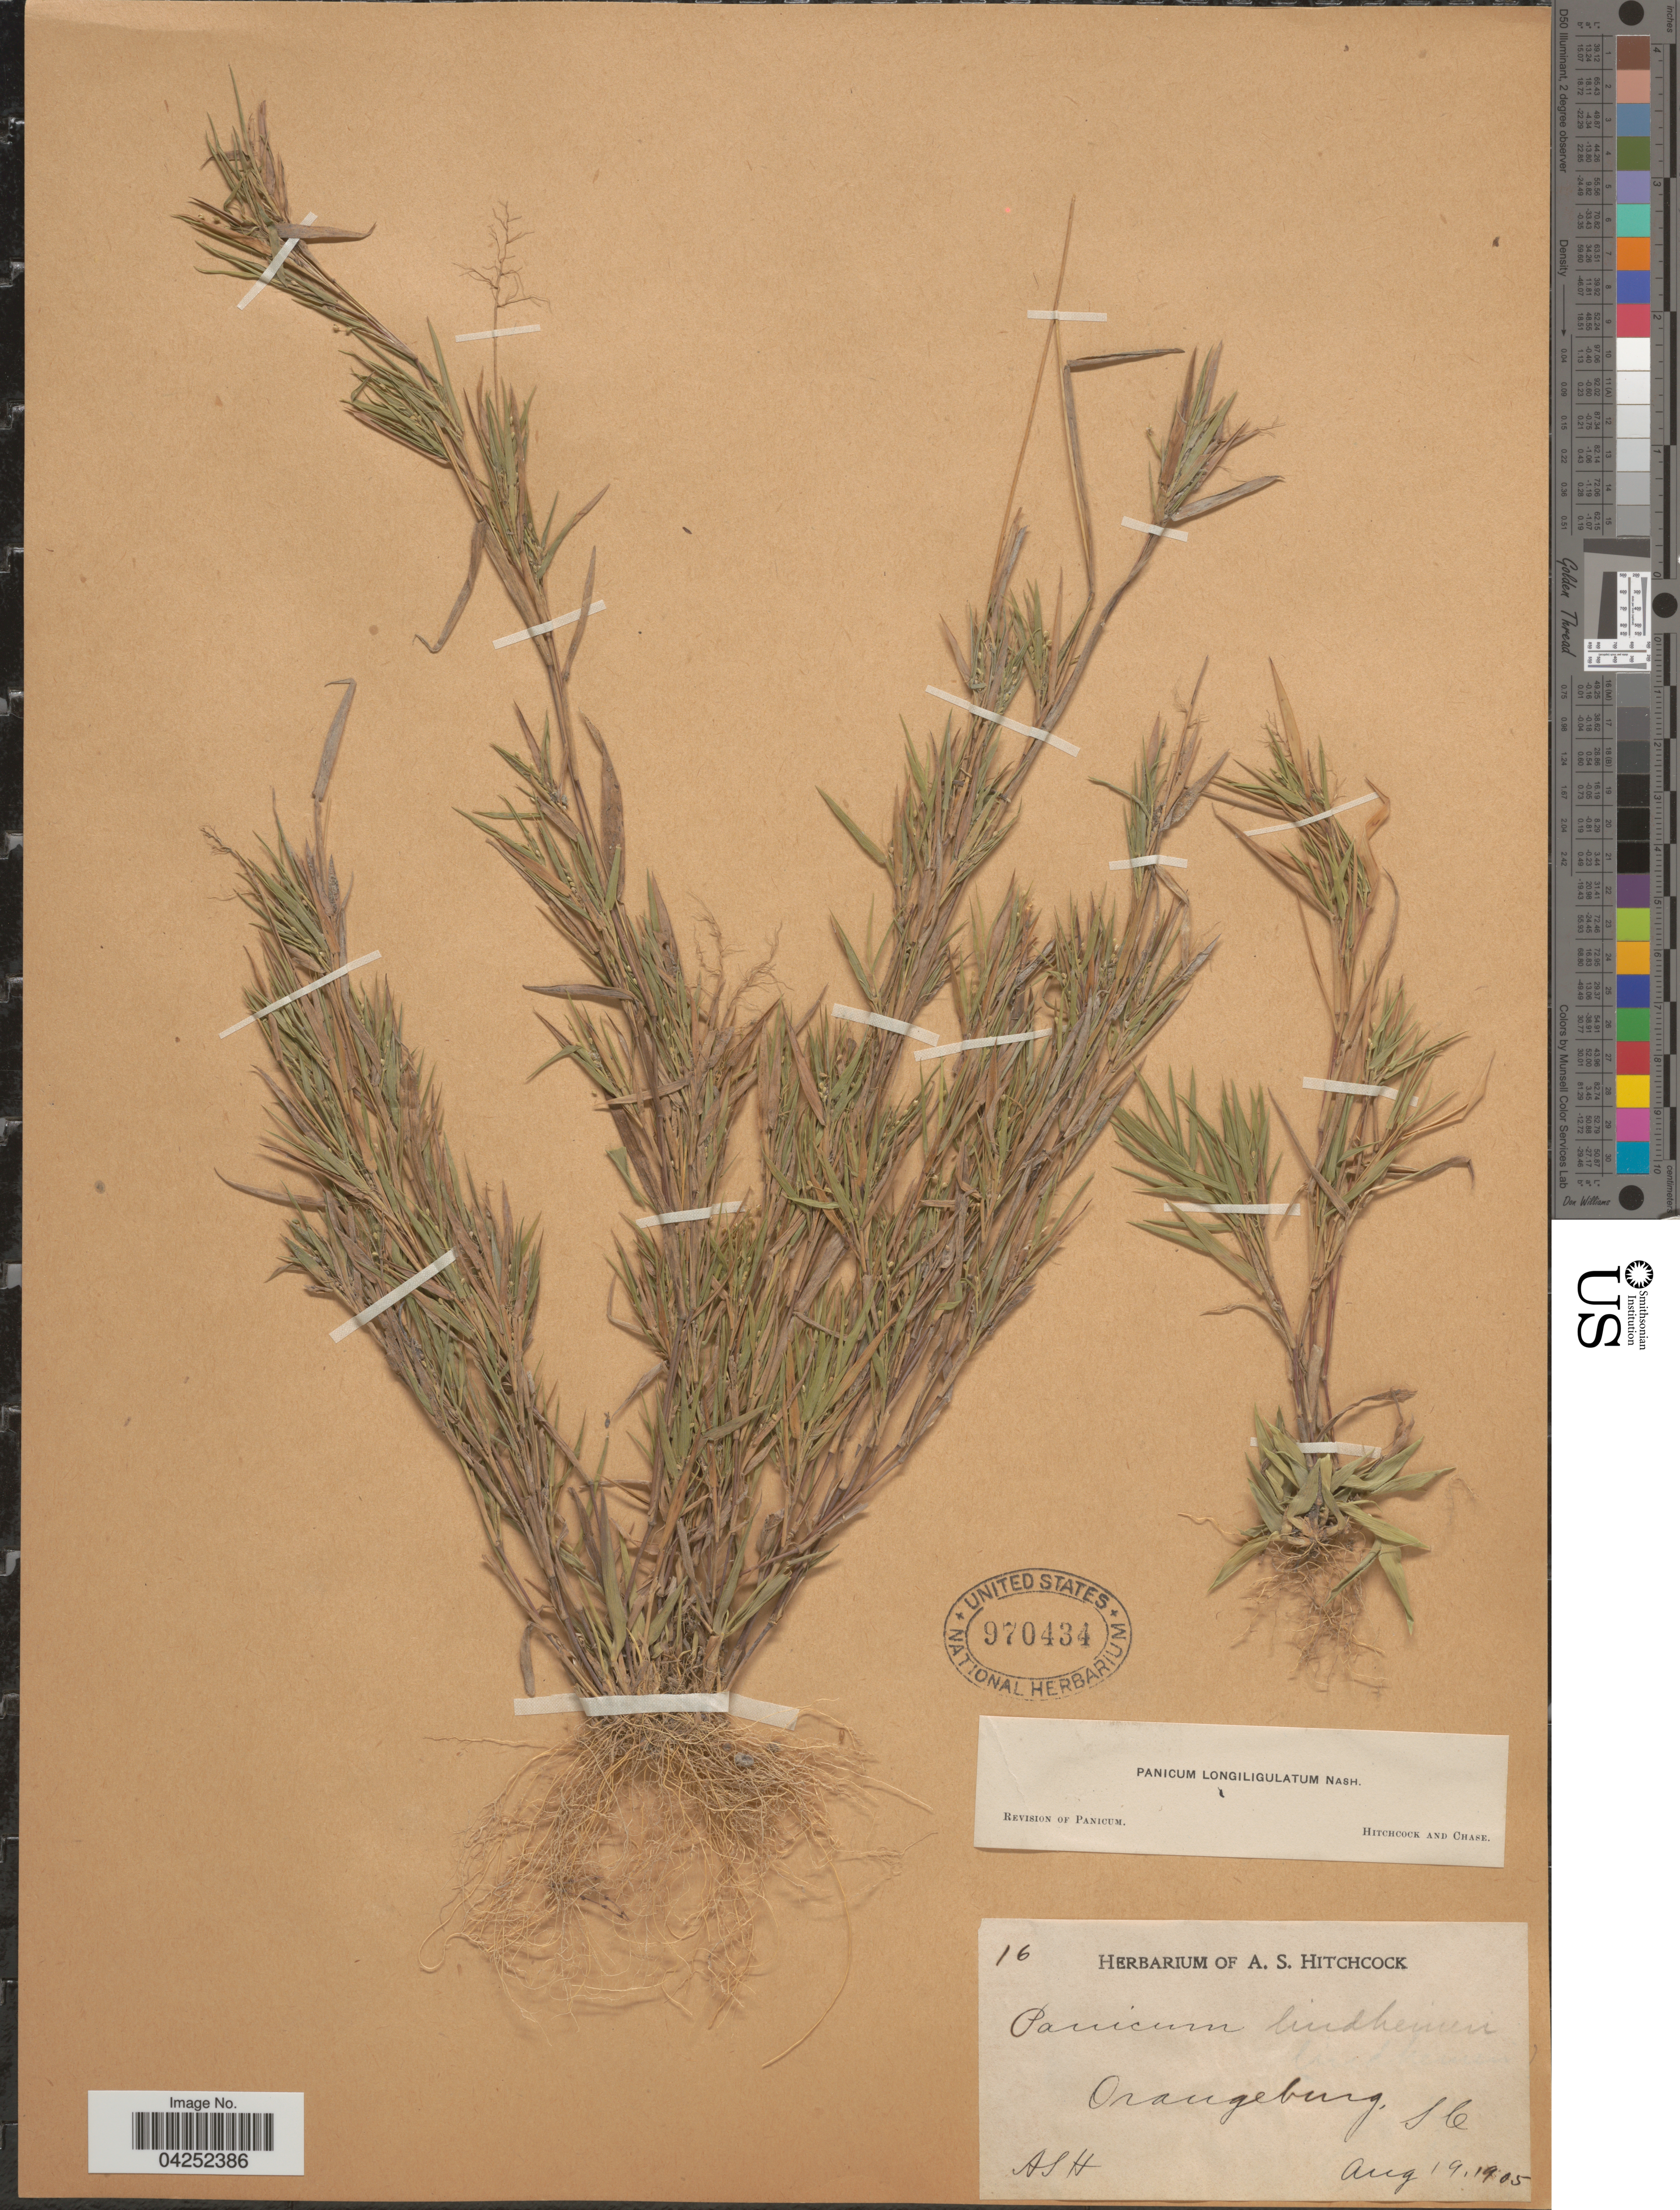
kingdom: Plantae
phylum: Tracheophyta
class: Liliopsida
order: Poales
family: Poaceae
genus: Dichanthelium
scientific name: Dichanthelium acuminatum var. longiligulatum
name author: (Nash) Gould & C.A. Clark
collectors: A. S. Hitchcock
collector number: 16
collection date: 1905-08-19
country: United States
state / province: South Carolina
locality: Orangeburg.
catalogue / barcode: US 970434